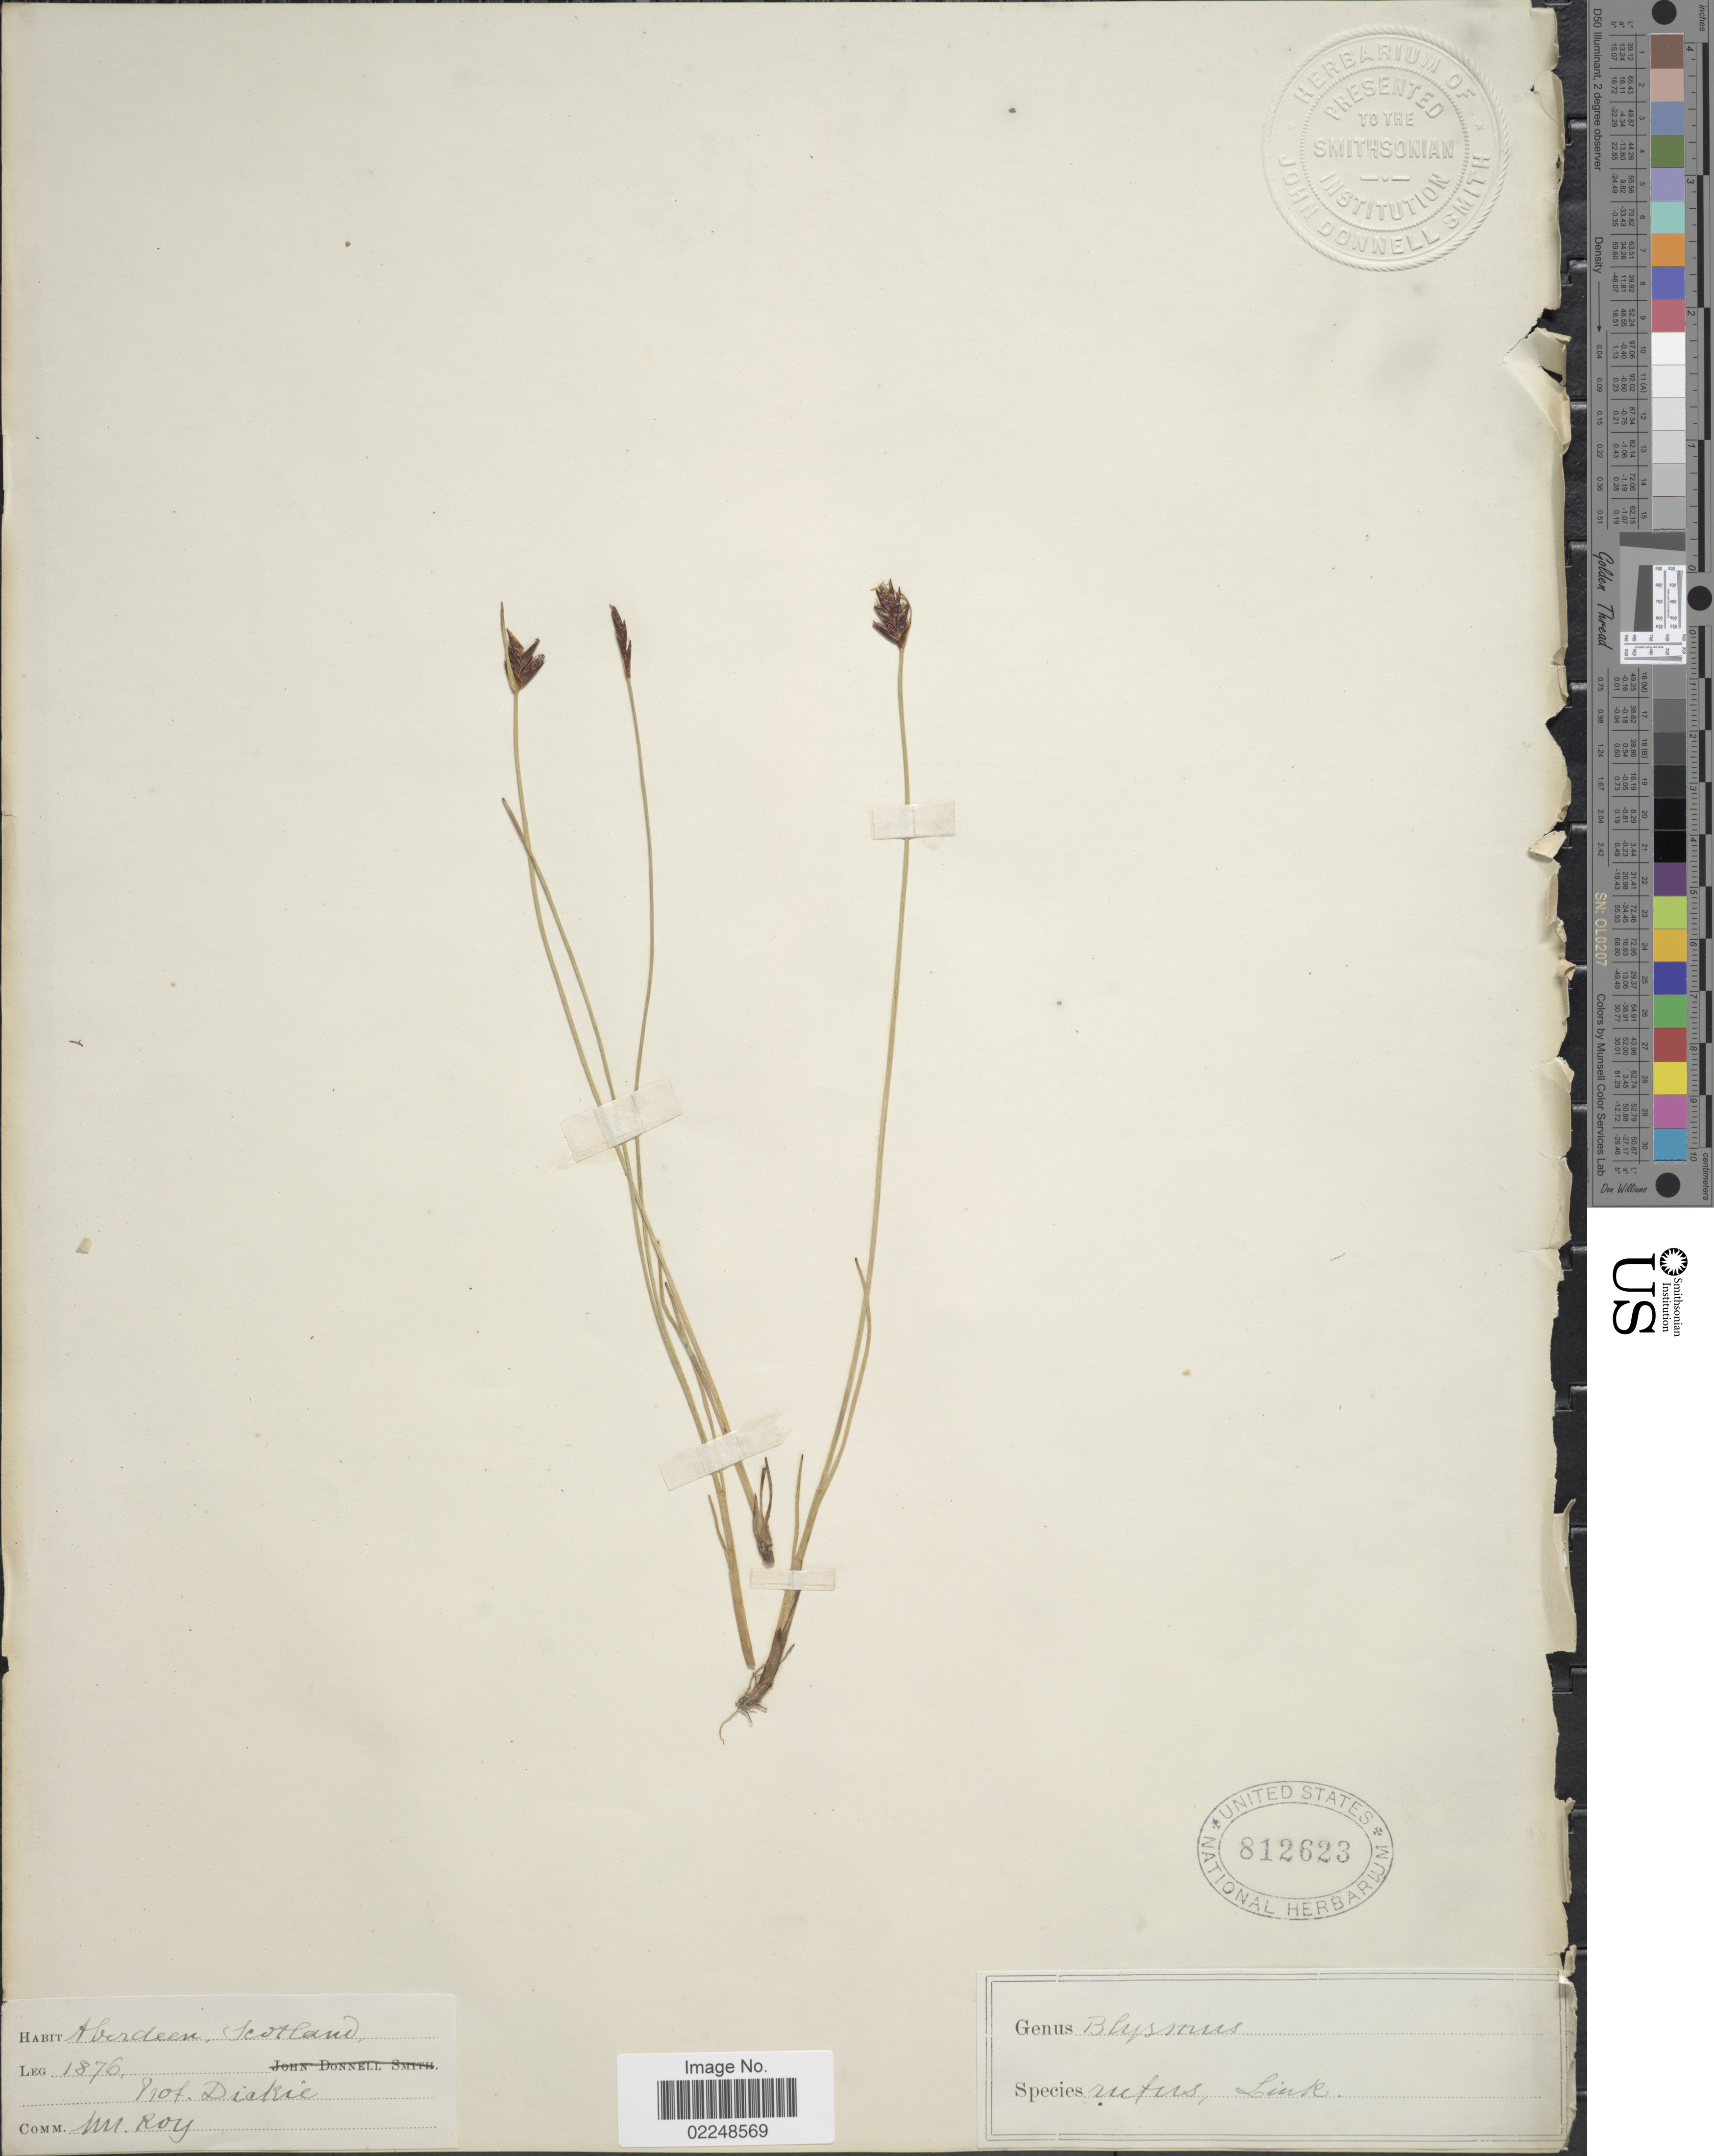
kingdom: Plantae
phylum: Tracheophyta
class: Liliopsida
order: Poales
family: Cyperaceae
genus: Blysmopsis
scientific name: Blysmopsis rufa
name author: (Huds.) Oteng-Yeb.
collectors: Dickie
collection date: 1876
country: United Kingdom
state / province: Scotland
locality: Aberdeen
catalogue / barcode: US 812623